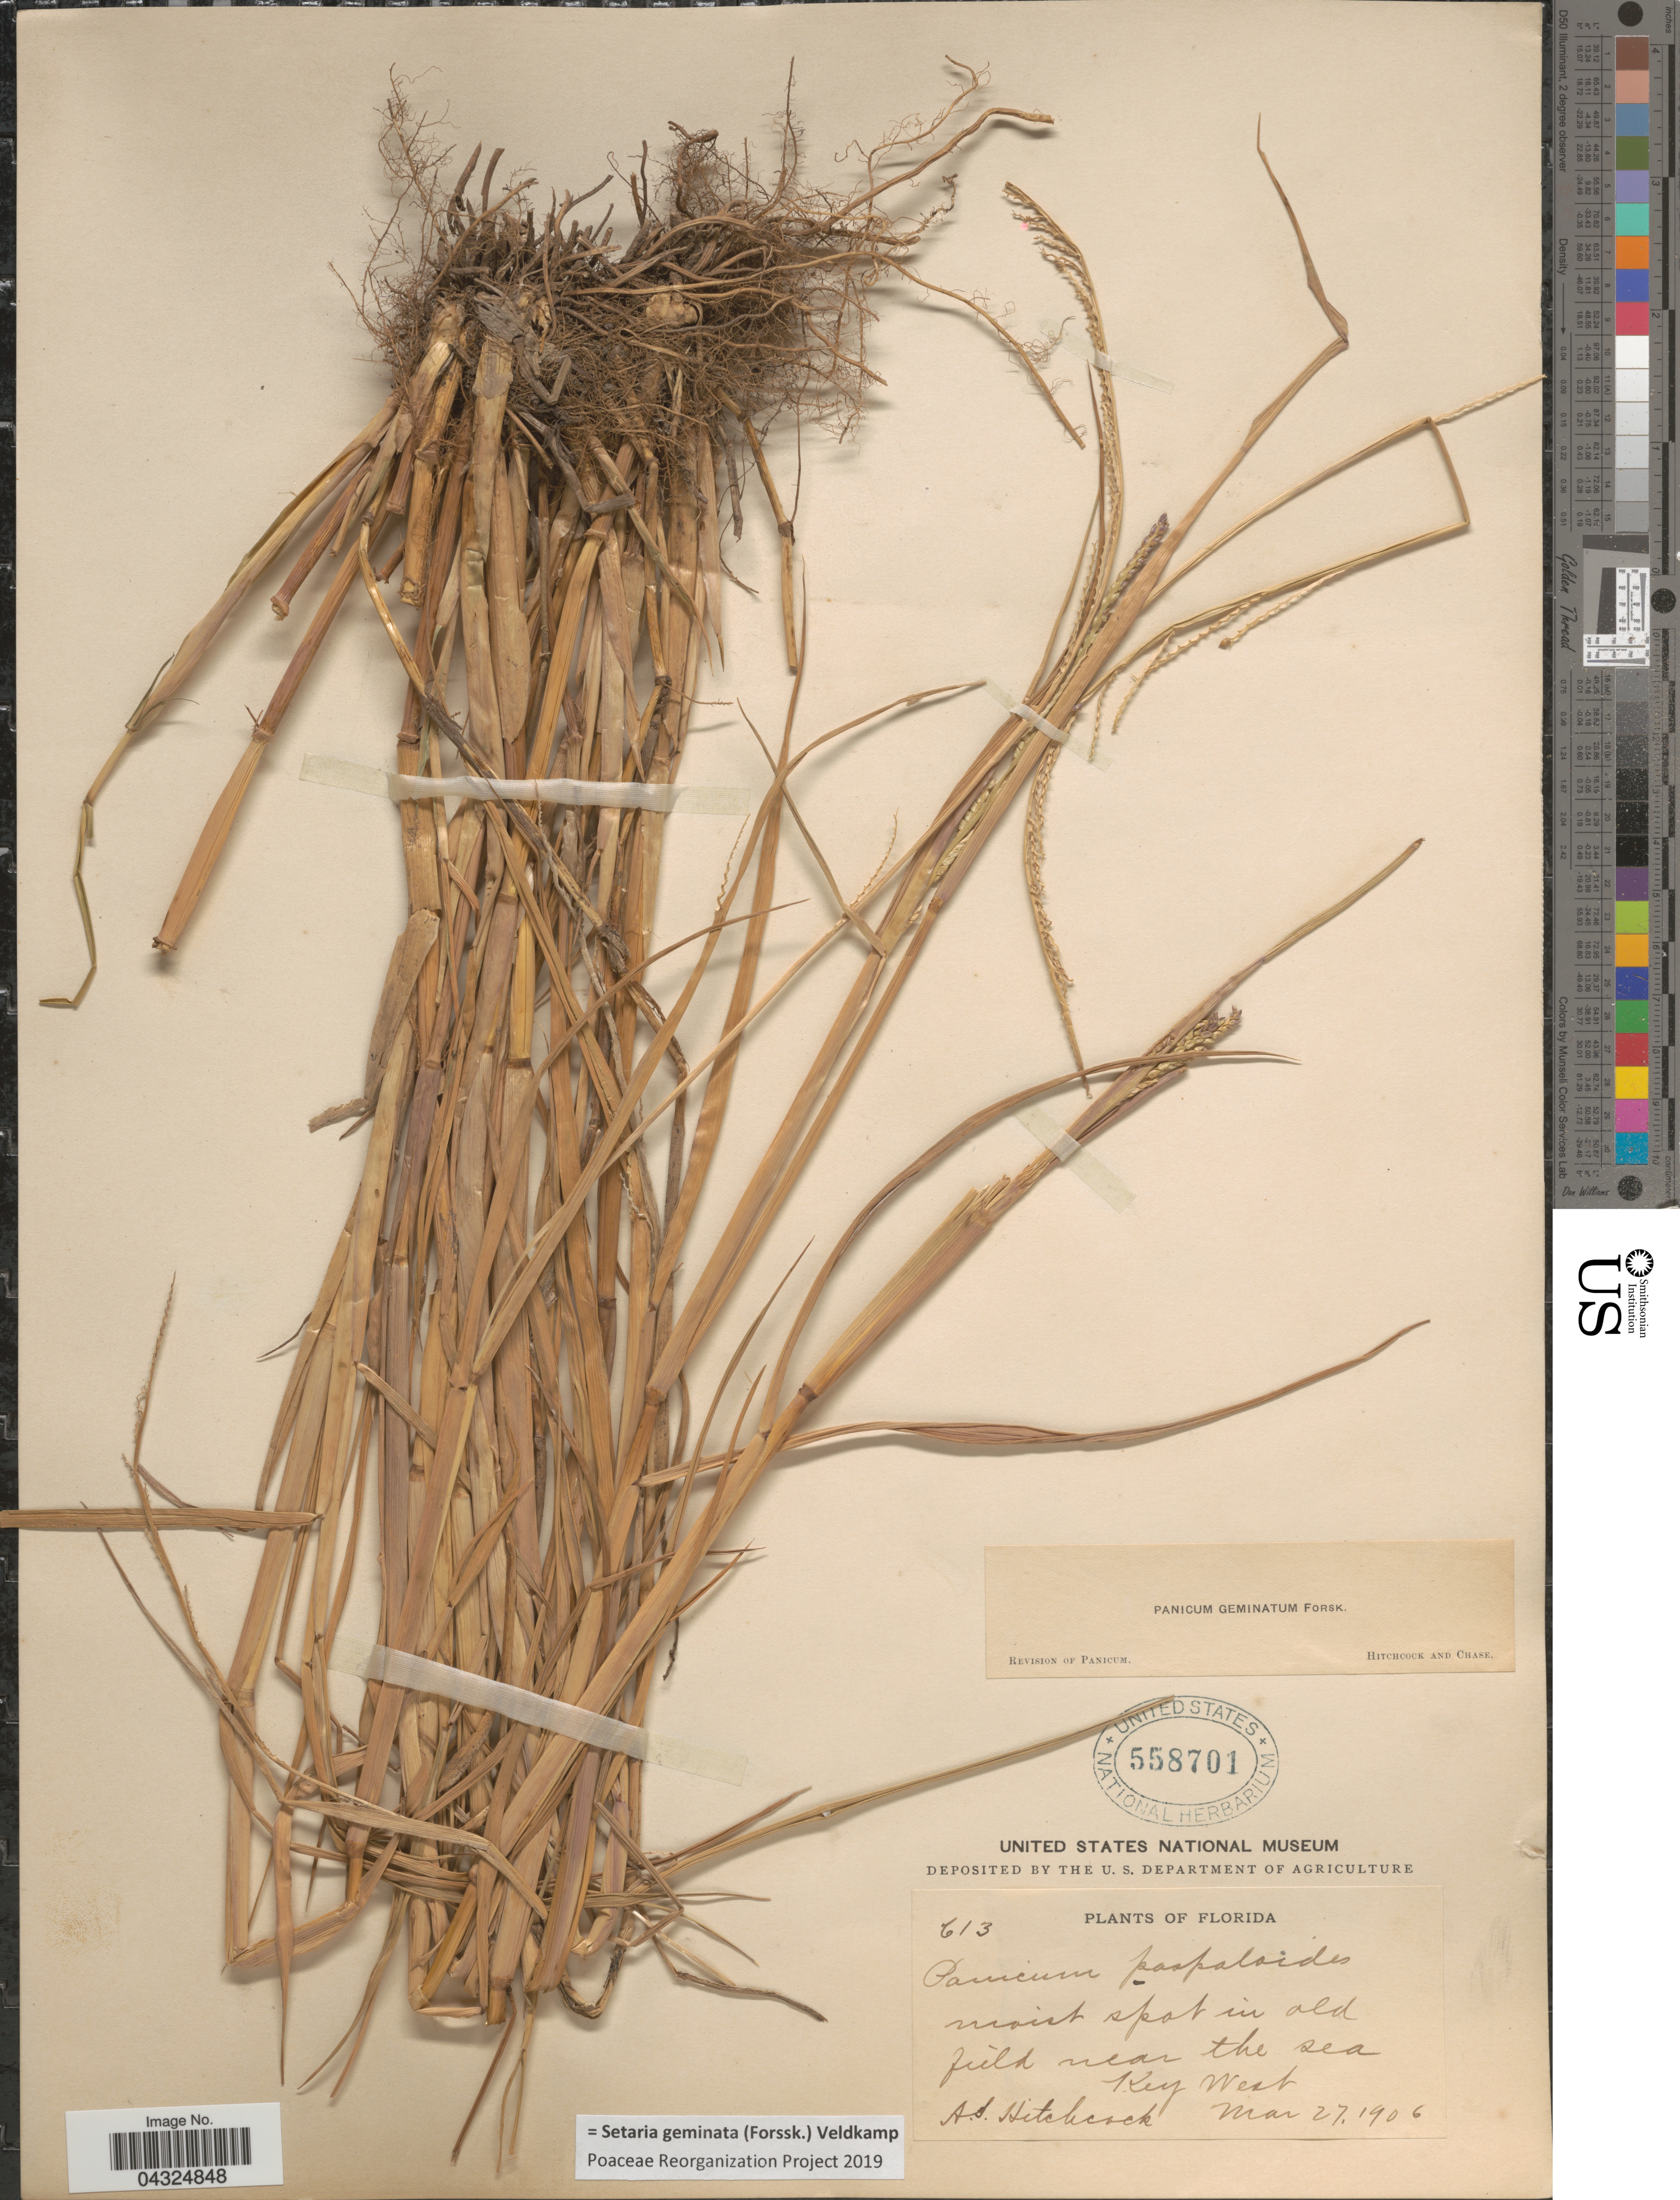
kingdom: Plantae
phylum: Tracheophyta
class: Liliopsida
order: Poales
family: Poaceae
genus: Setaria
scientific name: Setaria geminata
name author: (Forssk.) Veldkamp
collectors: A. S. Hitchcock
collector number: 613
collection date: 1906-03-27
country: United States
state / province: Florida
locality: Moist spot in old field near the sea. Key West.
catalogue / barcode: US 558701